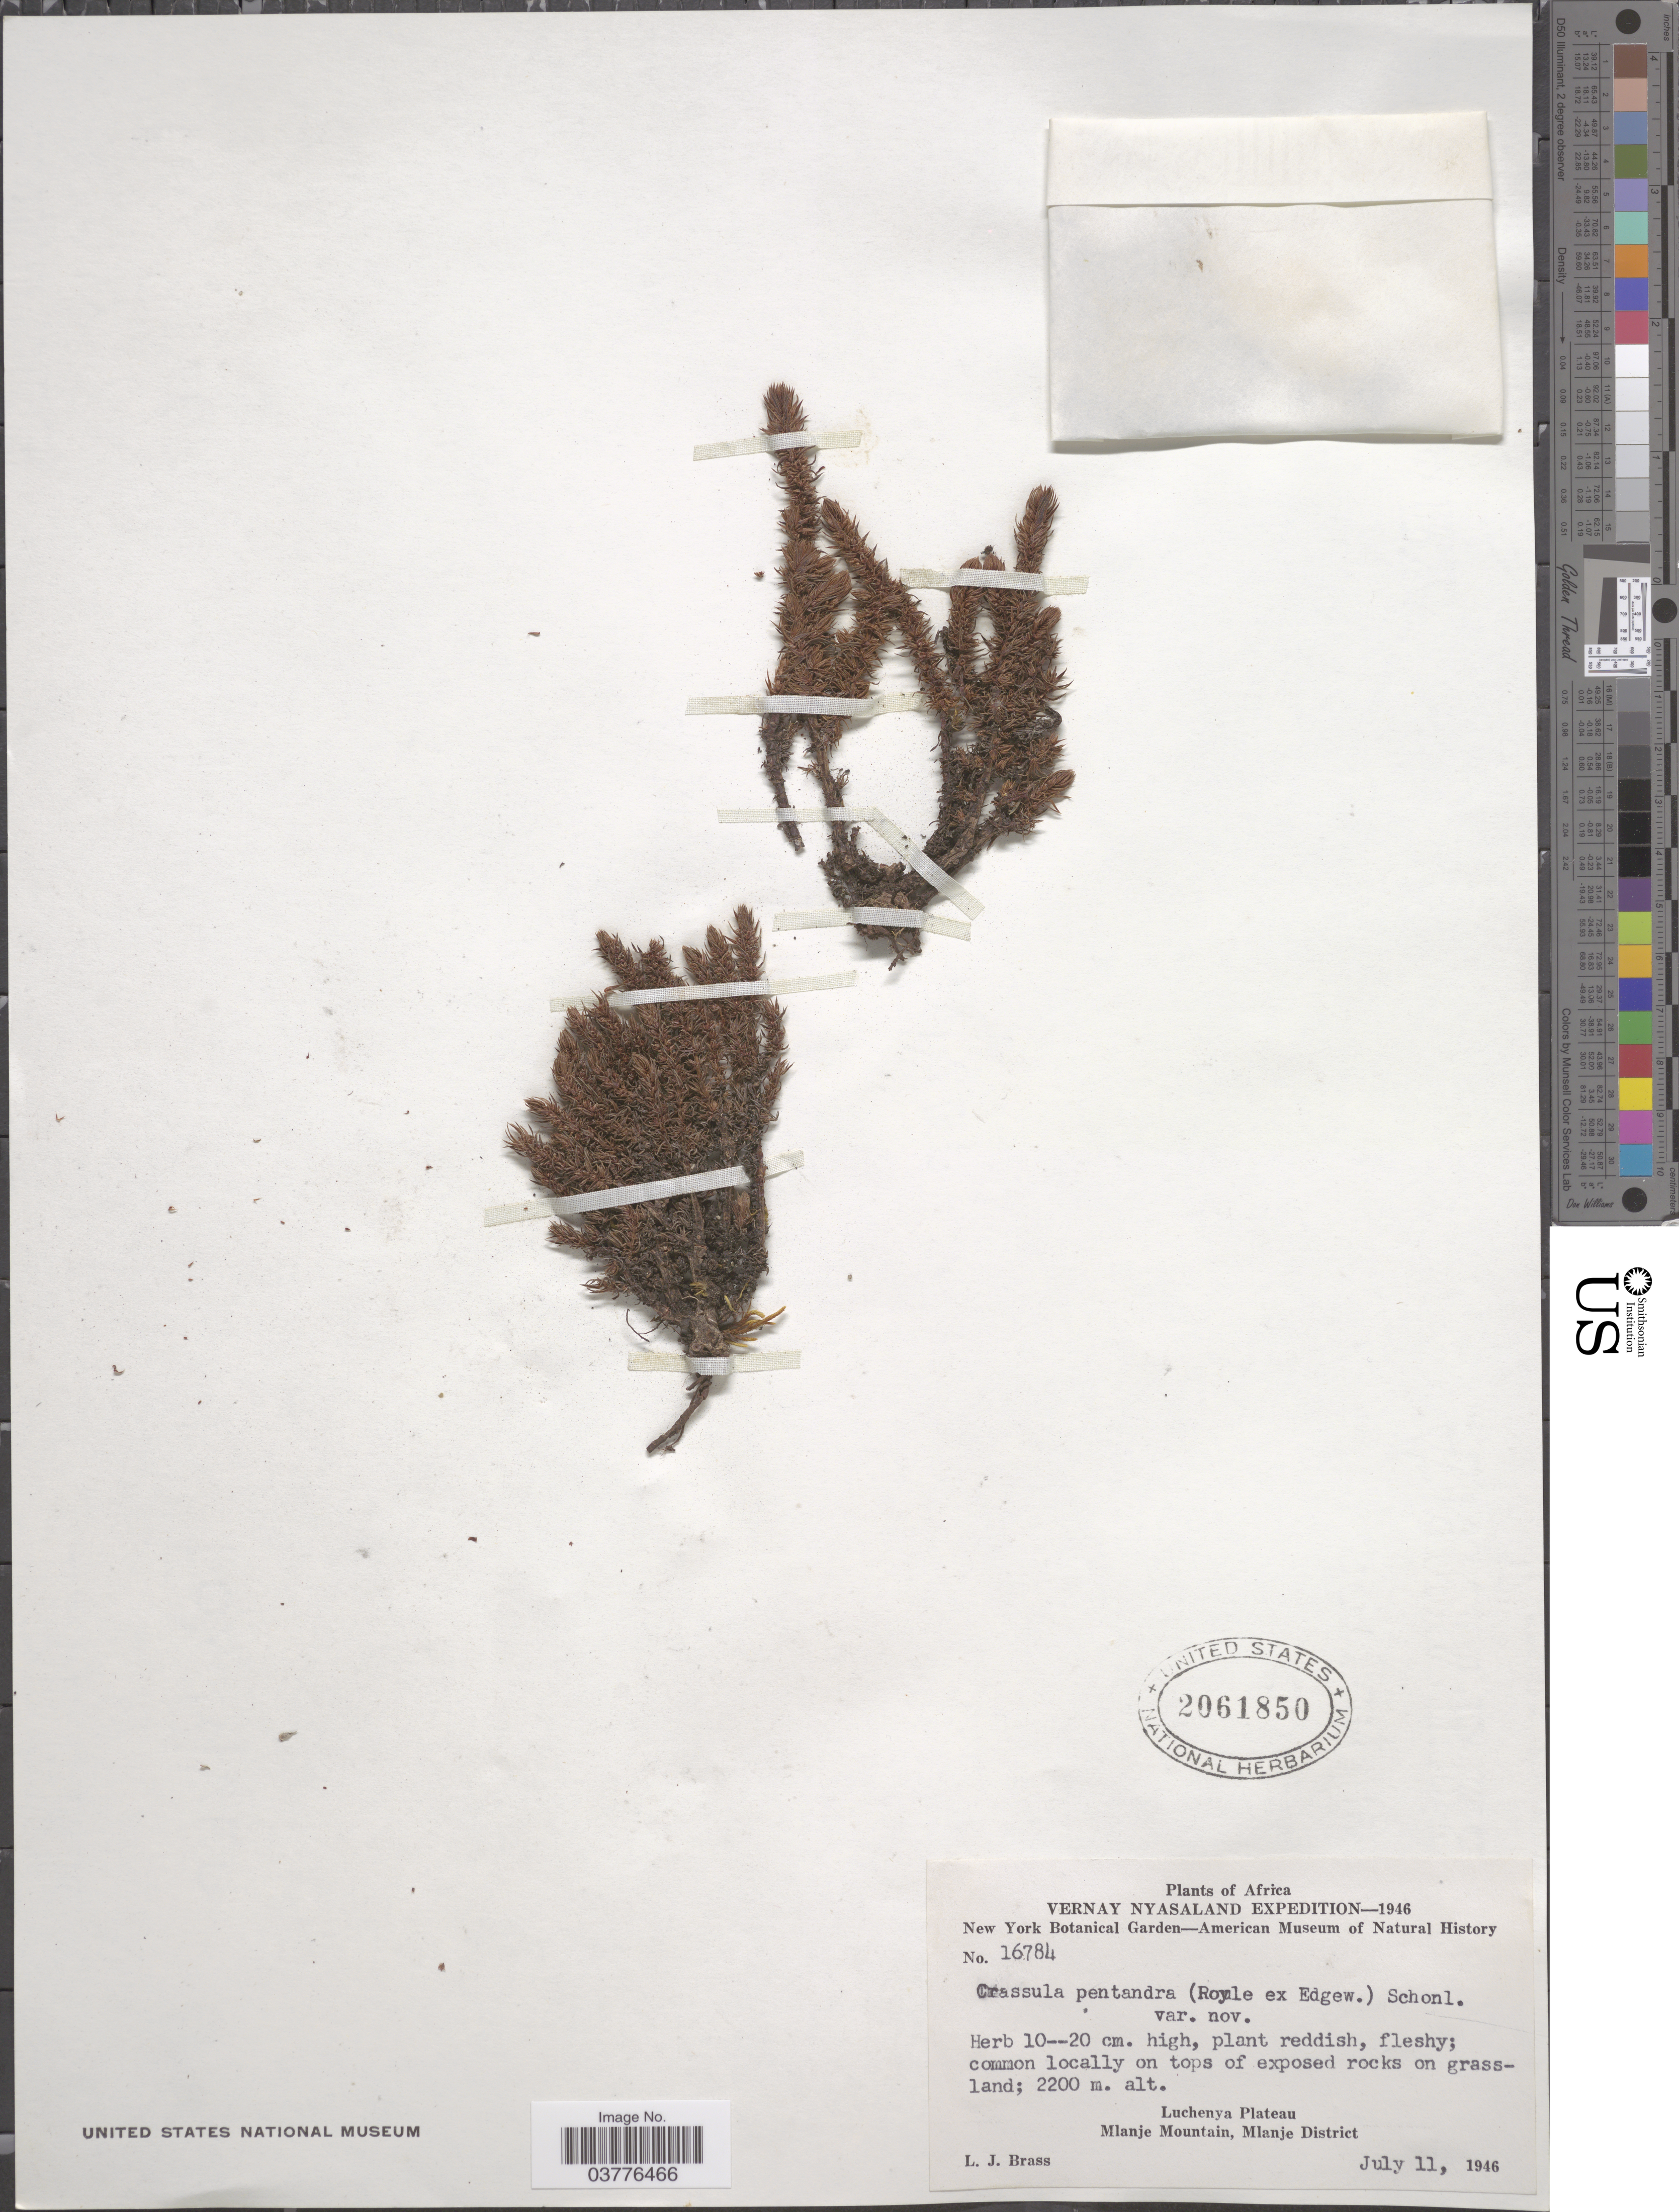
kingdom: Plantae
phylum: Tracheophyta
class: Magnoliopsida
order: Saxifragales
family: Crassulaceae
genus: Crassula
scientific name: Crassula schimperi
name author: Fisch. & C.A. Mey.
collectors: L. J. Brass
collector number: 16784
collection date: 1946-07-11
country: Malawi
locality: Vernay Nyasaland. Luchenya Plateau. Mlanje Mountain, Mlanje District.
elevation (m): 2200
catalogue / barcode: US 2061850